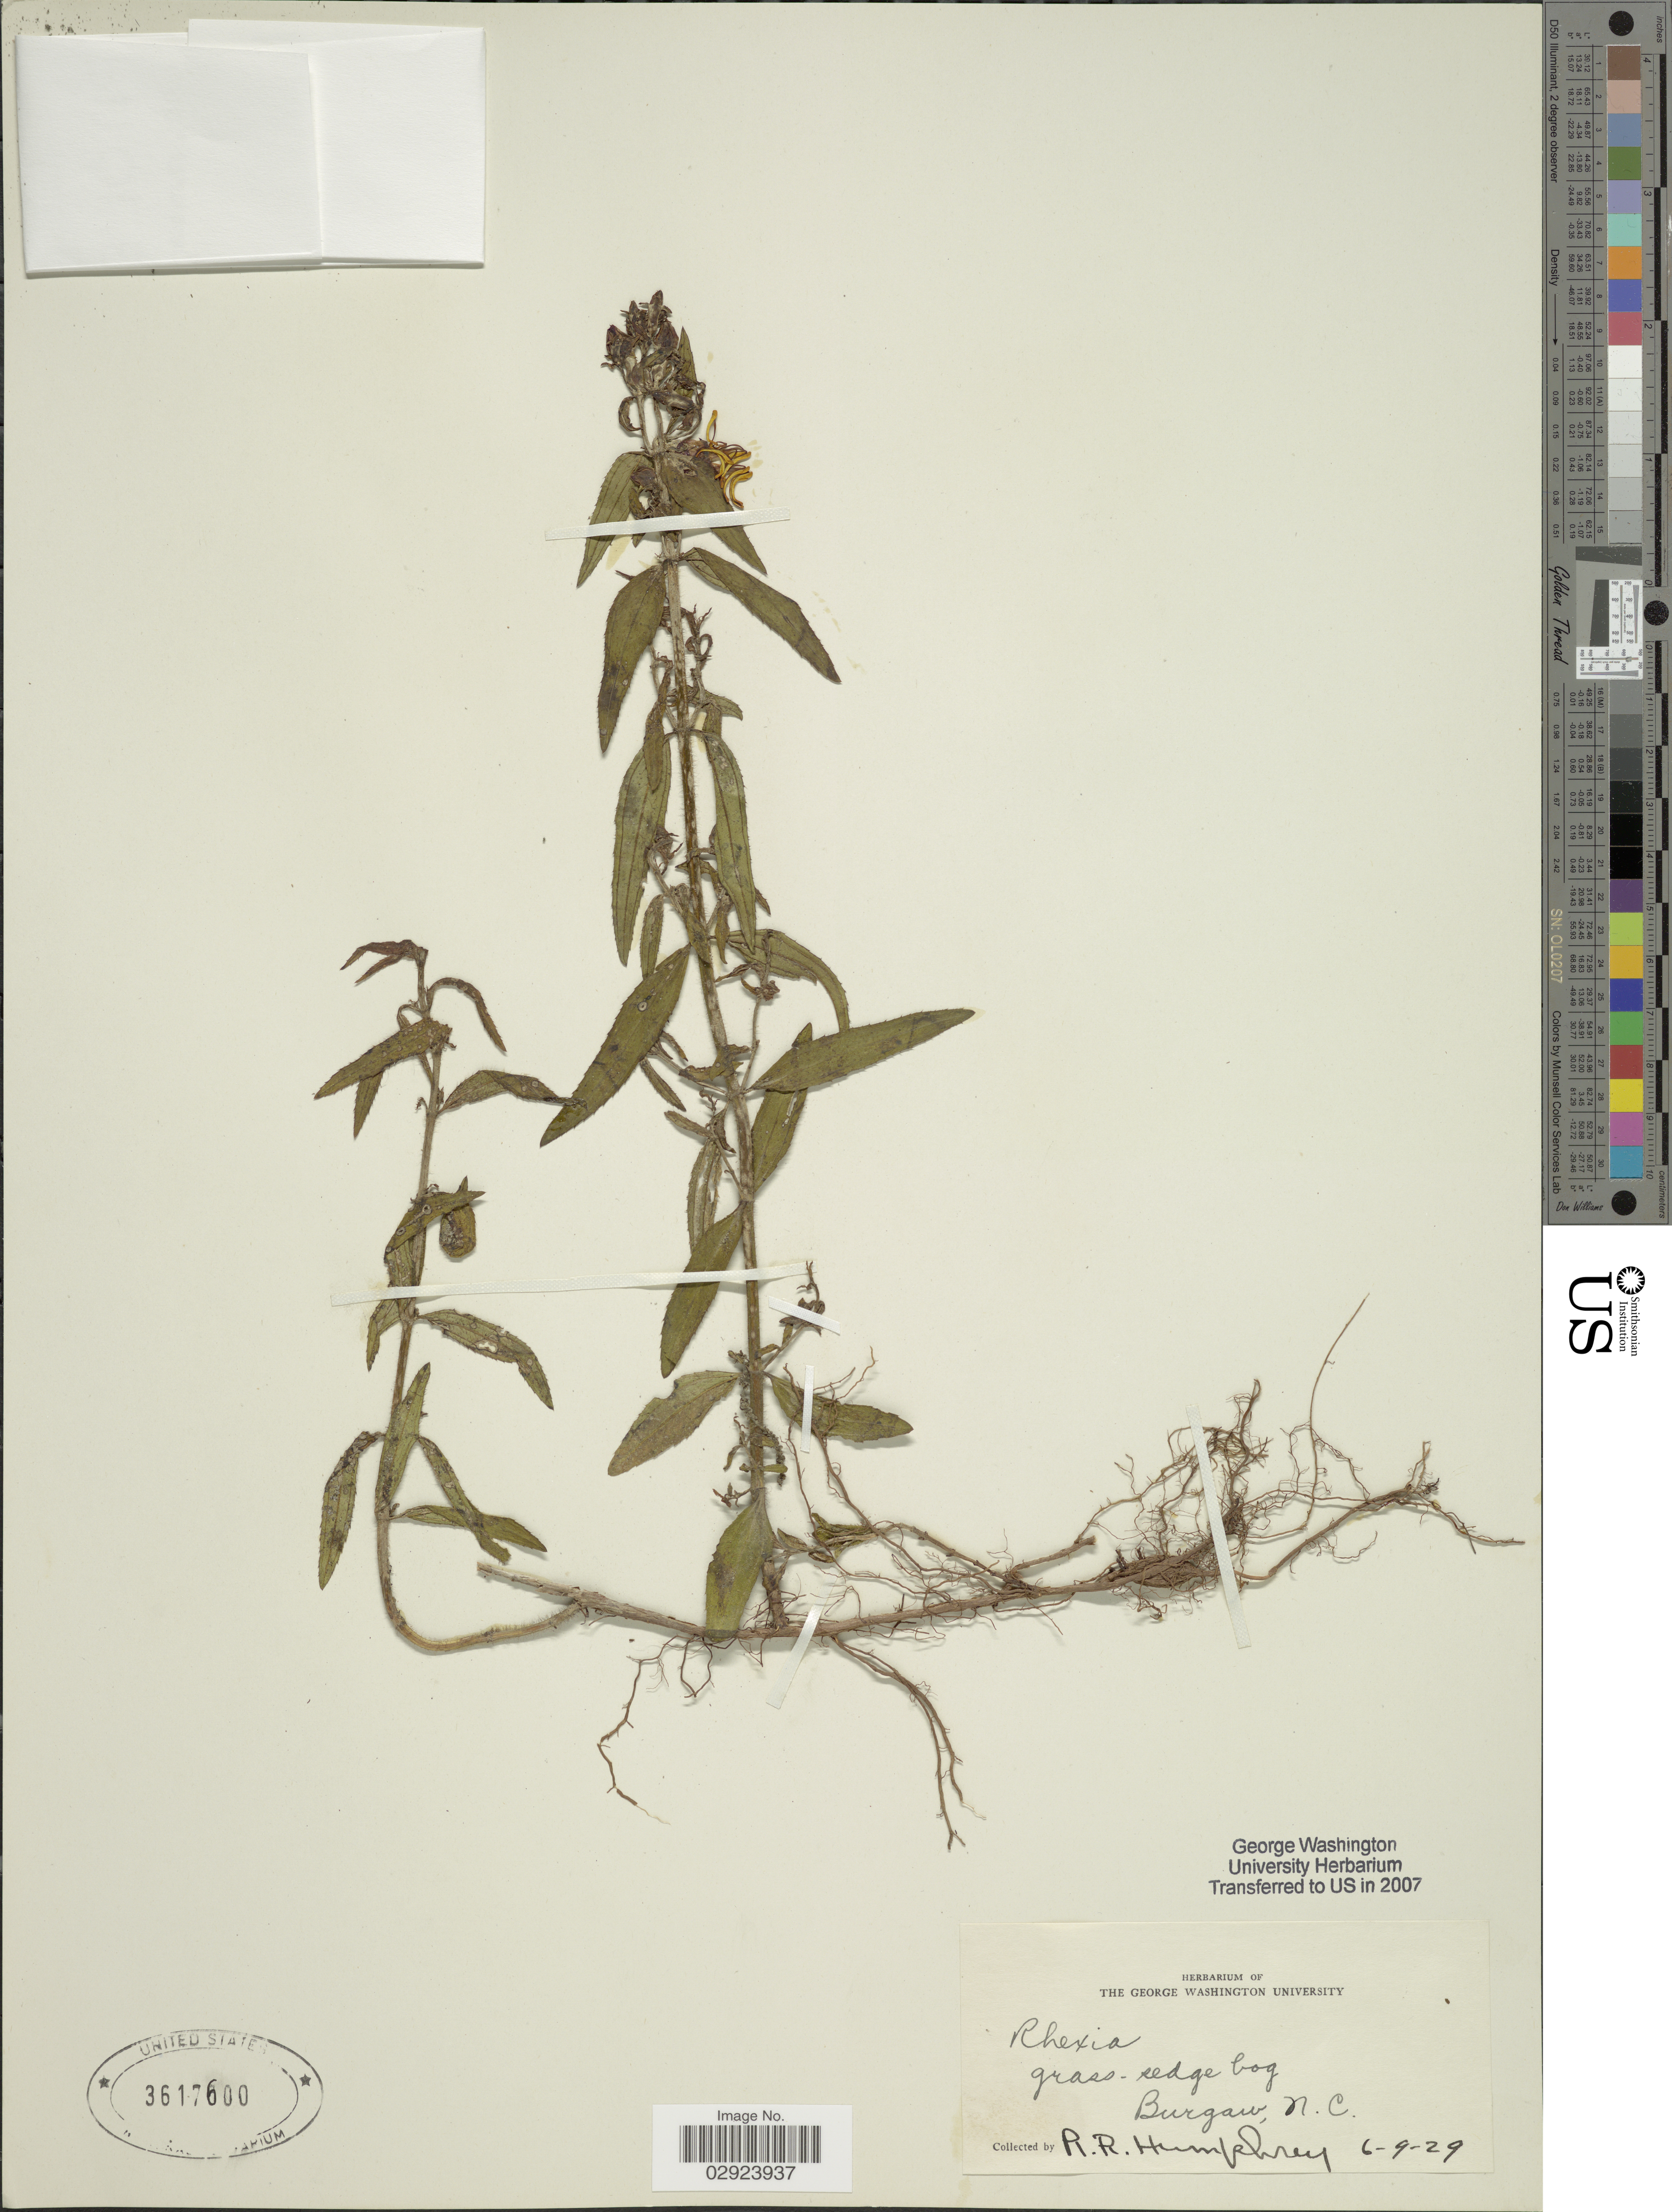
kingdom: Plantae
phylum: Tracheophyta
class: Magnoliopsida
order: Myrtales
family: Melastomataceae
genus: Rhexia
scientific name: Rhexia sp.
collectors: R. Humphrey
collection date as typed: Transcribed d/m/y: 9/6/29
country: United States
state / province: North Carolina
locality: Grass-sedge bog. Burgaw, N.C.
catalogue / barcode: US 3617600